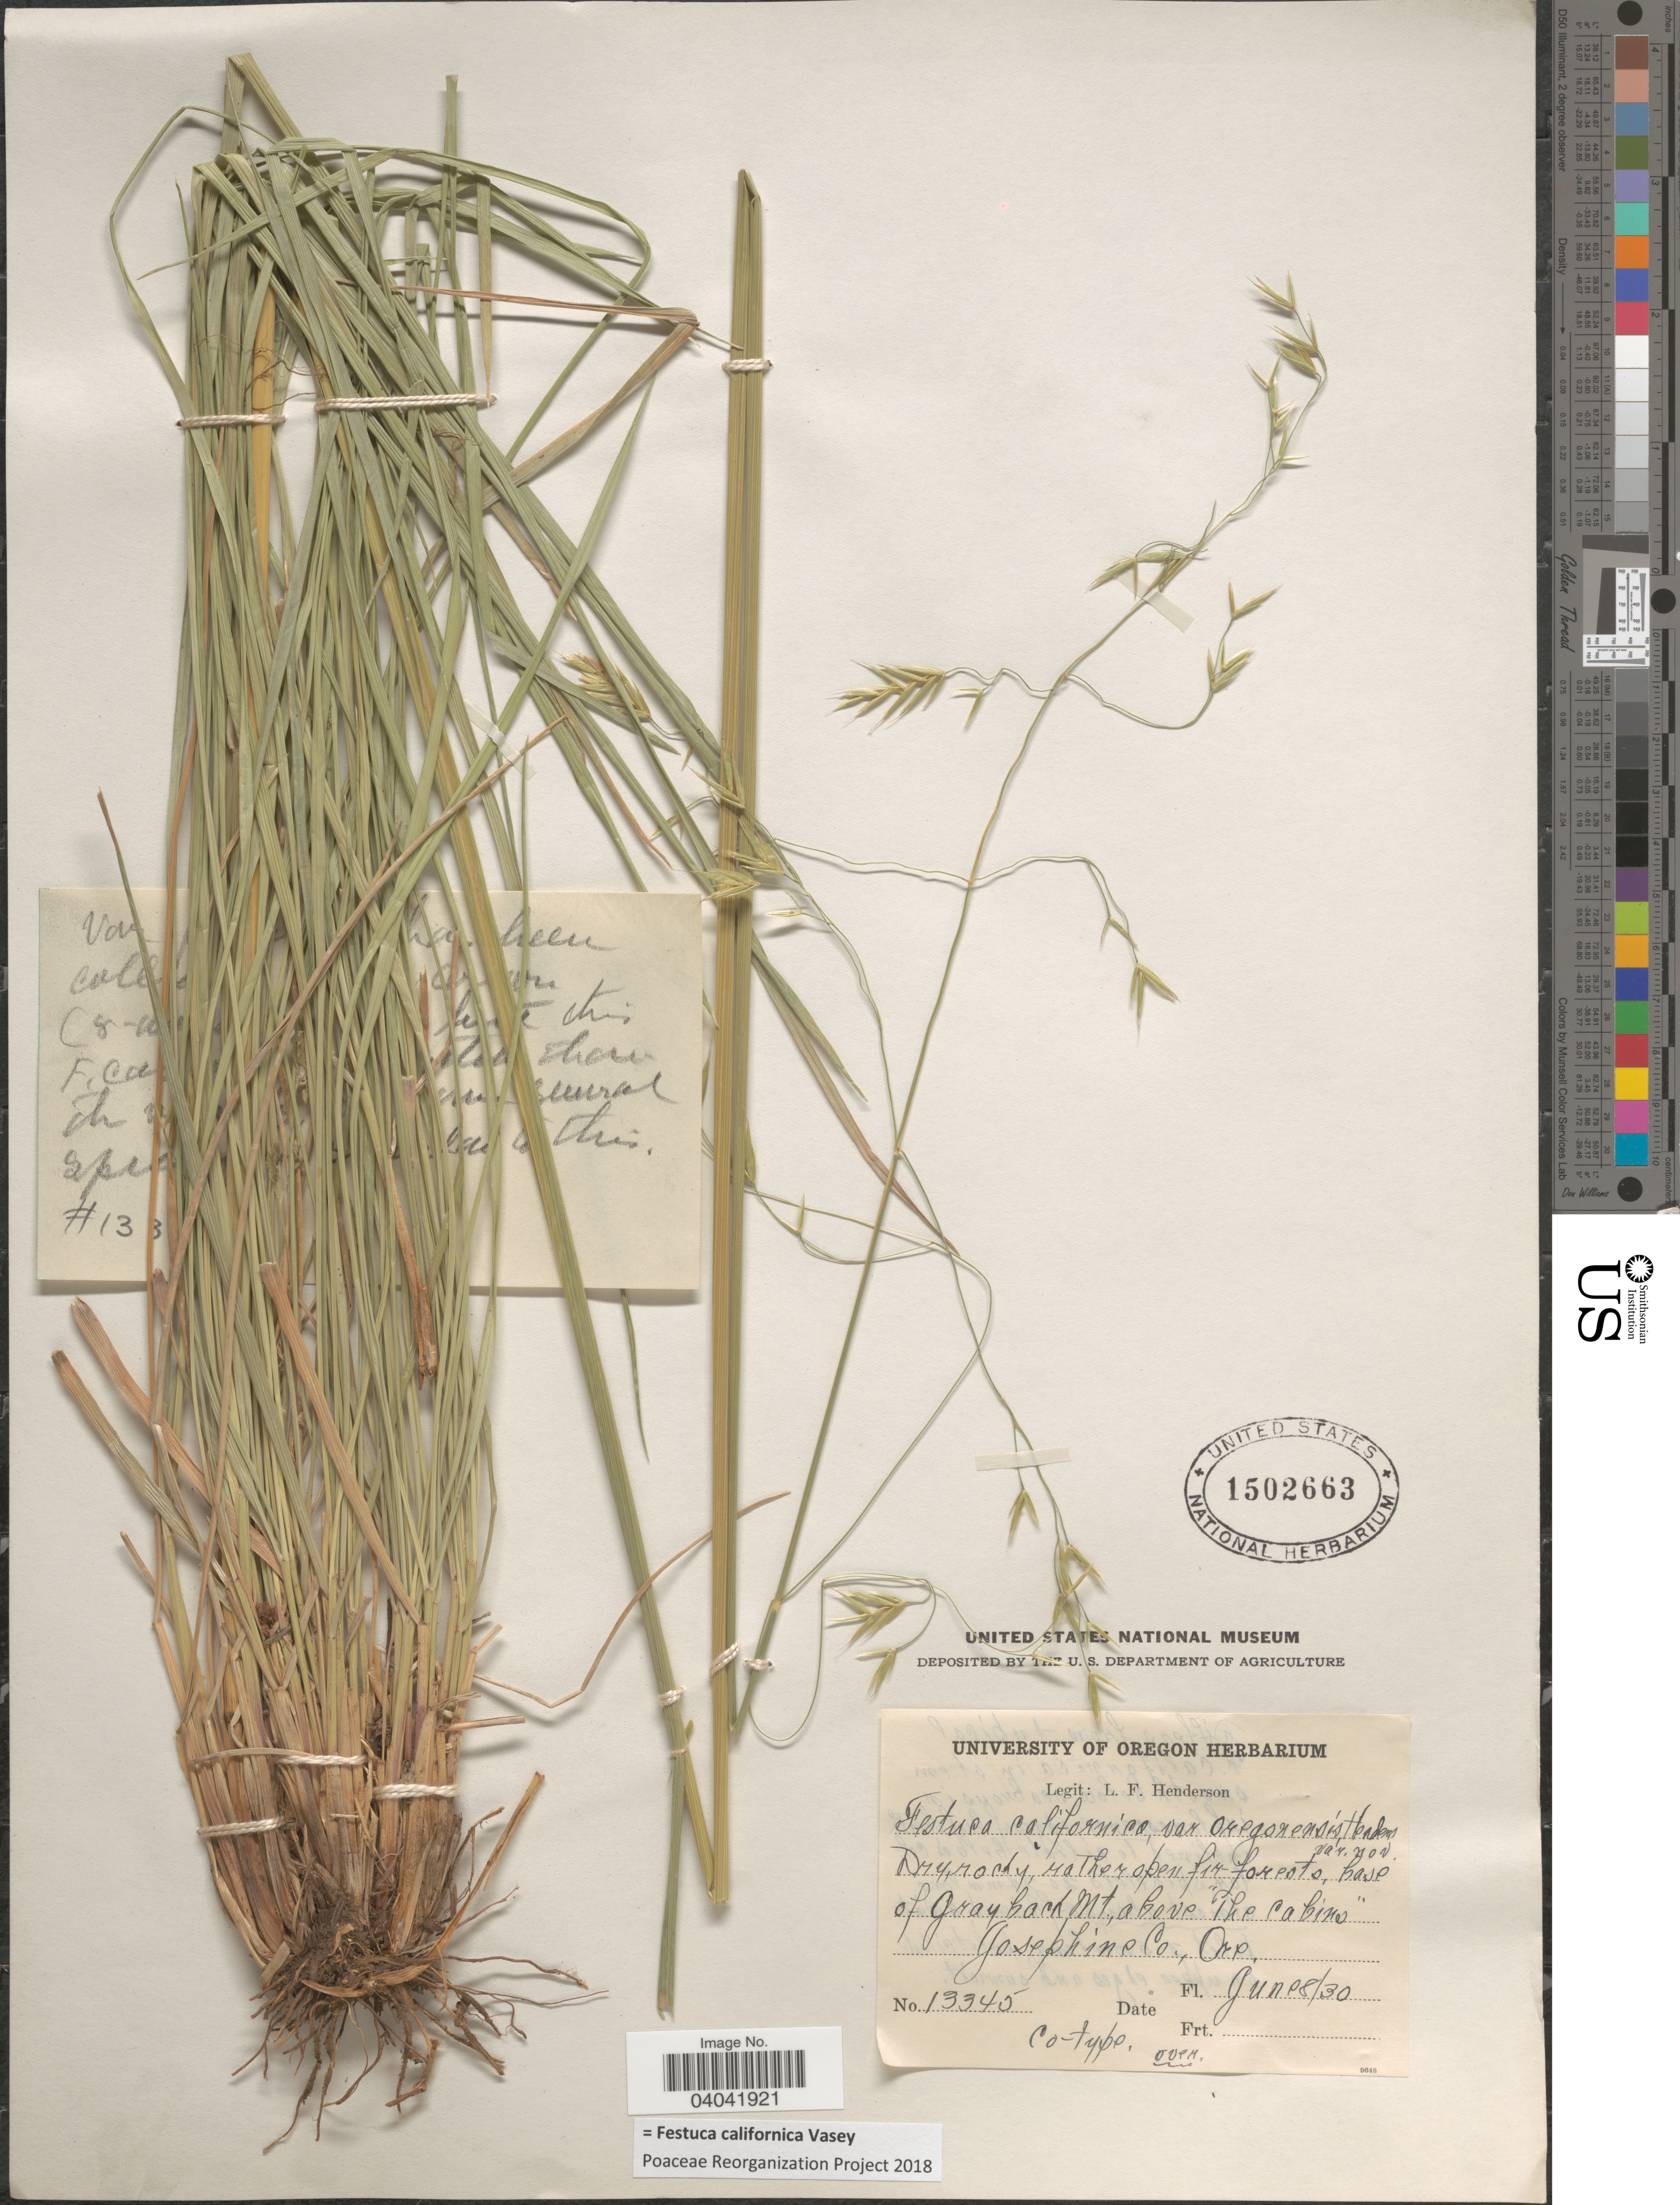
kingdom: Plantae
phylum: Tracheophyta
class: Liliopsida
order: Poales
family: Poaceae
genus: Festuca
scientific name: Festuca californica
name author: Vasey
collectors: L. Henderson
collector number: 13345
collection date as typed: Transcribed d/m/y: 8/6/30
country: United States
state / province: Oregon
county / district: Josephine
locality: Grayback Mt, above "The Cabine" Josephine Co.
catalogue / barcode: US 1502663